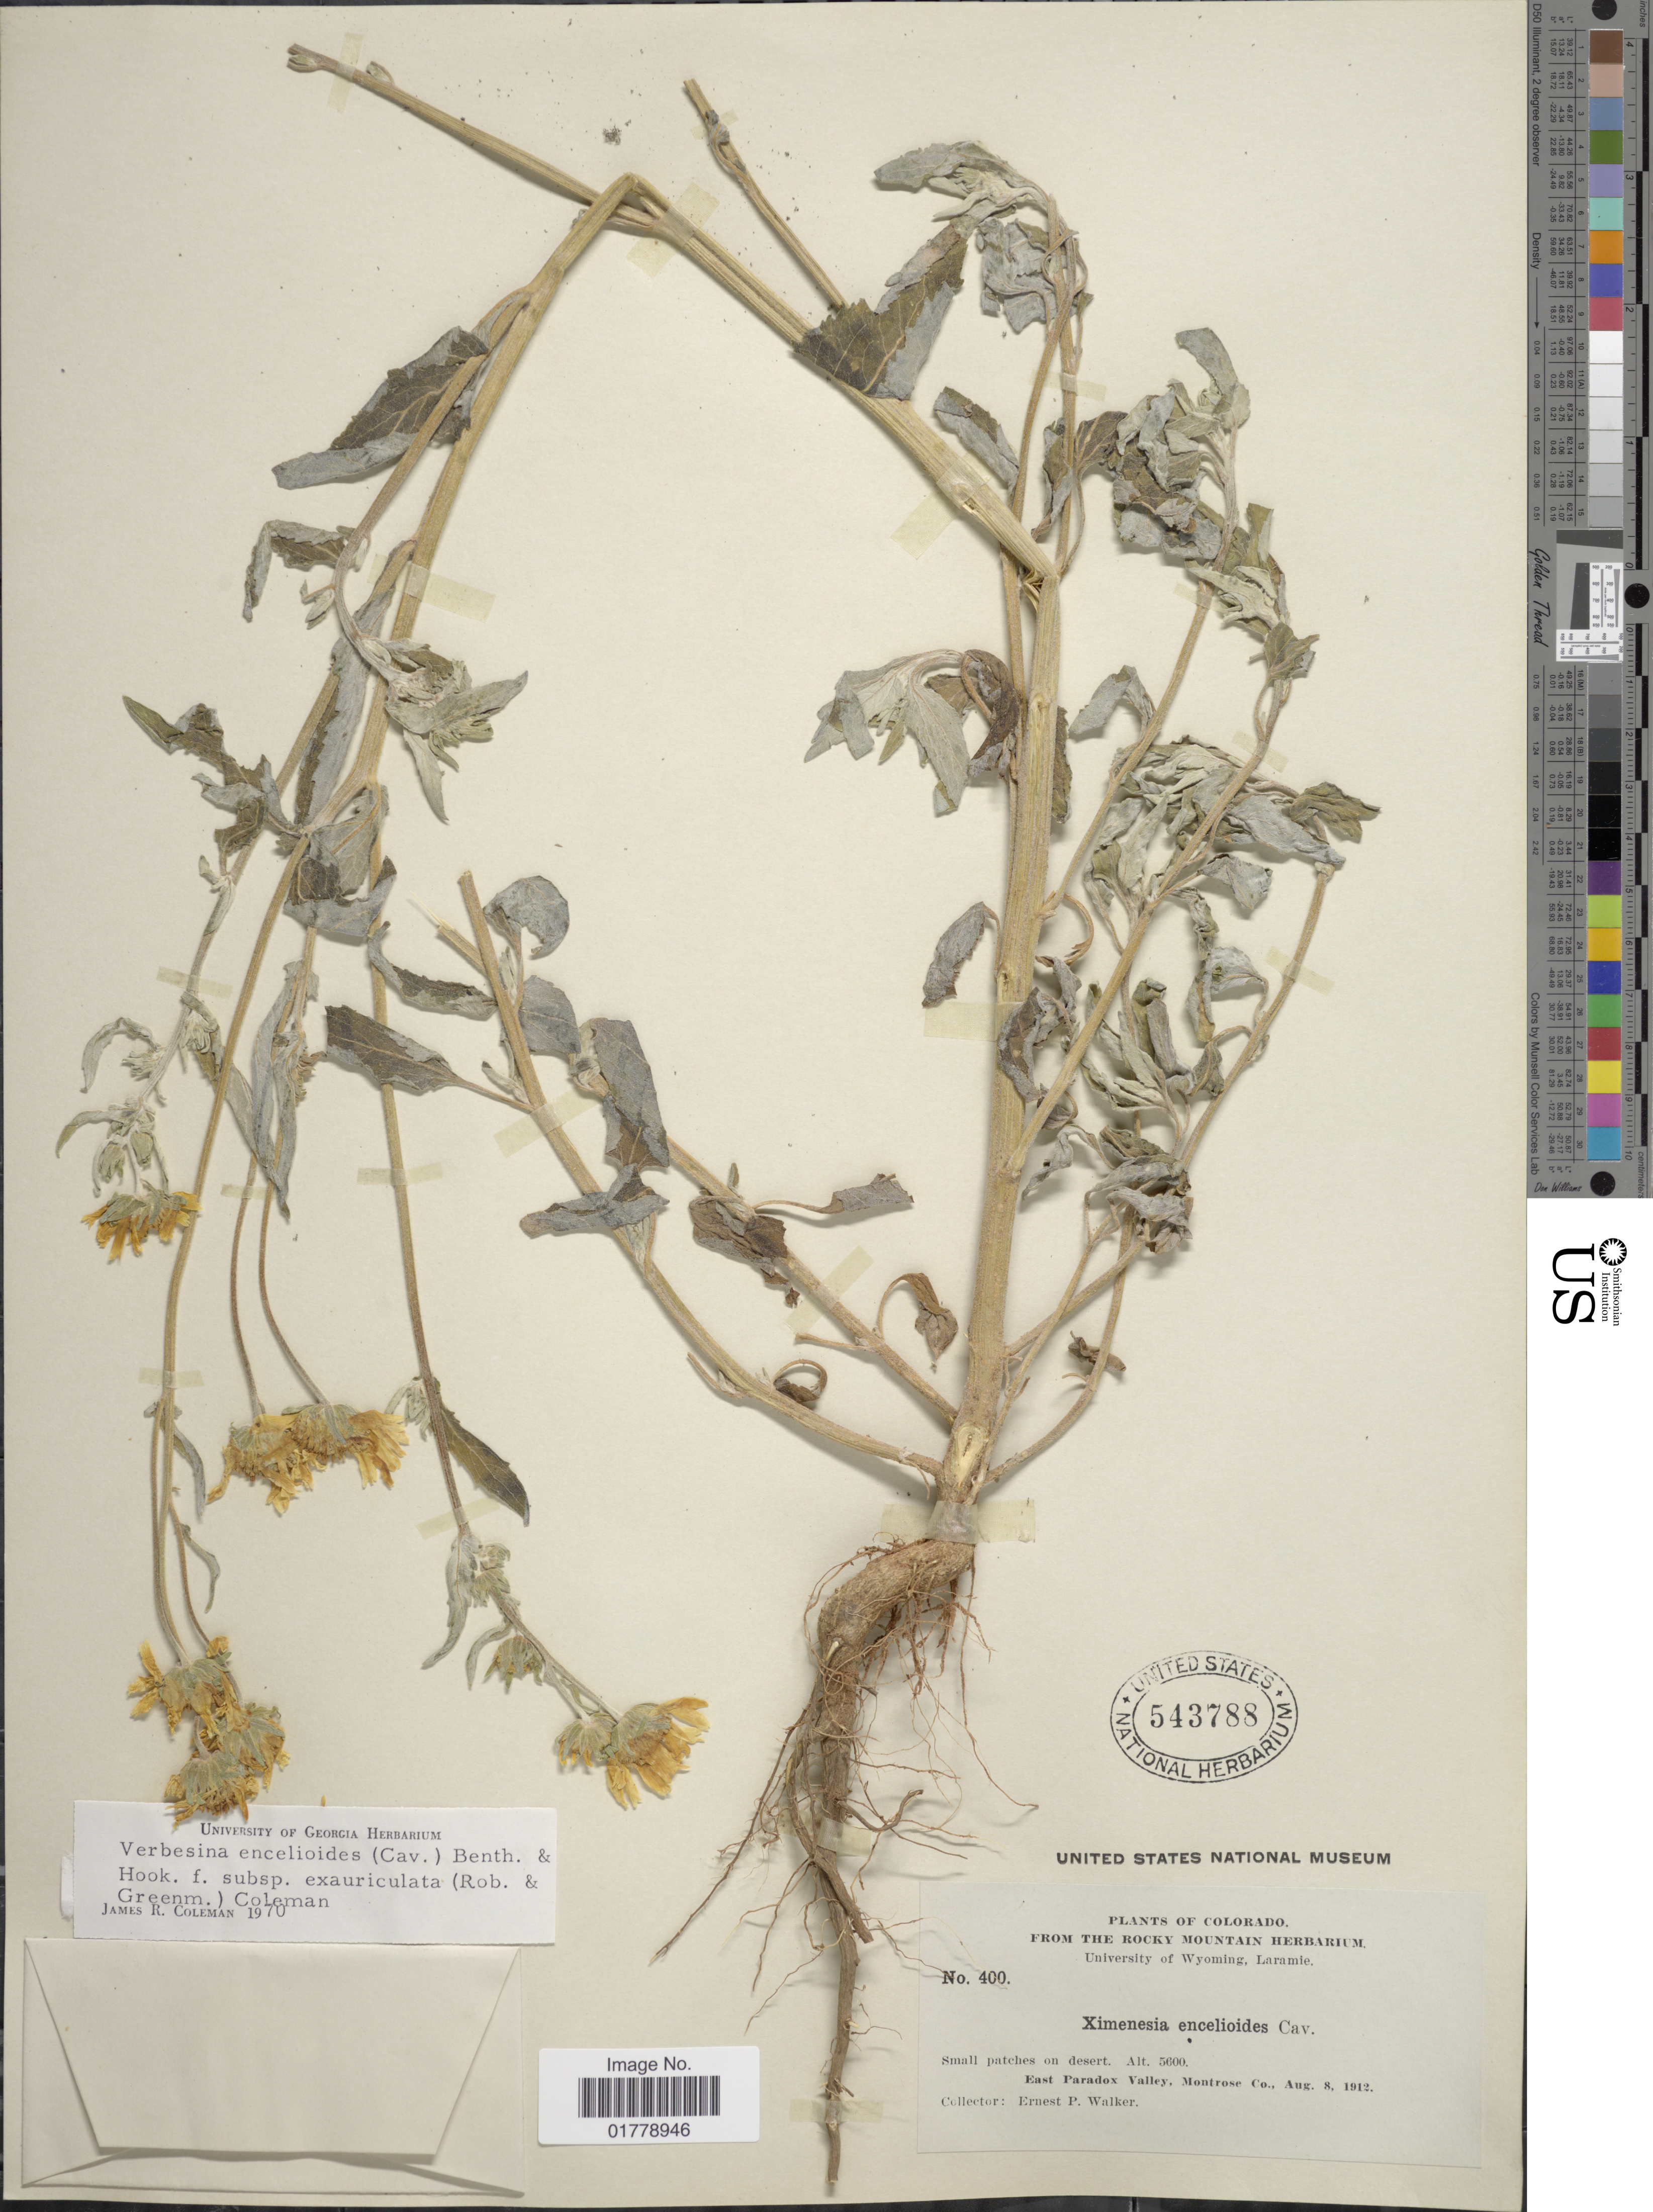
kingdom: Plantae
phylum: Tracheophyta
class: Magnoliopsida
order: Asterales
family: Asteraceae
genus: Verbesina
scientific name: Verbesina encelioides var. cana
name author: (B.L. Rob.) Greenm.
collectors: E. P. Walker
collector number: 400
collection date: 1912-08-08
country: United States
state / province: Colorado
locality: East Paradox Valley, Montrose Co.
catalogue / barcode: US 543788